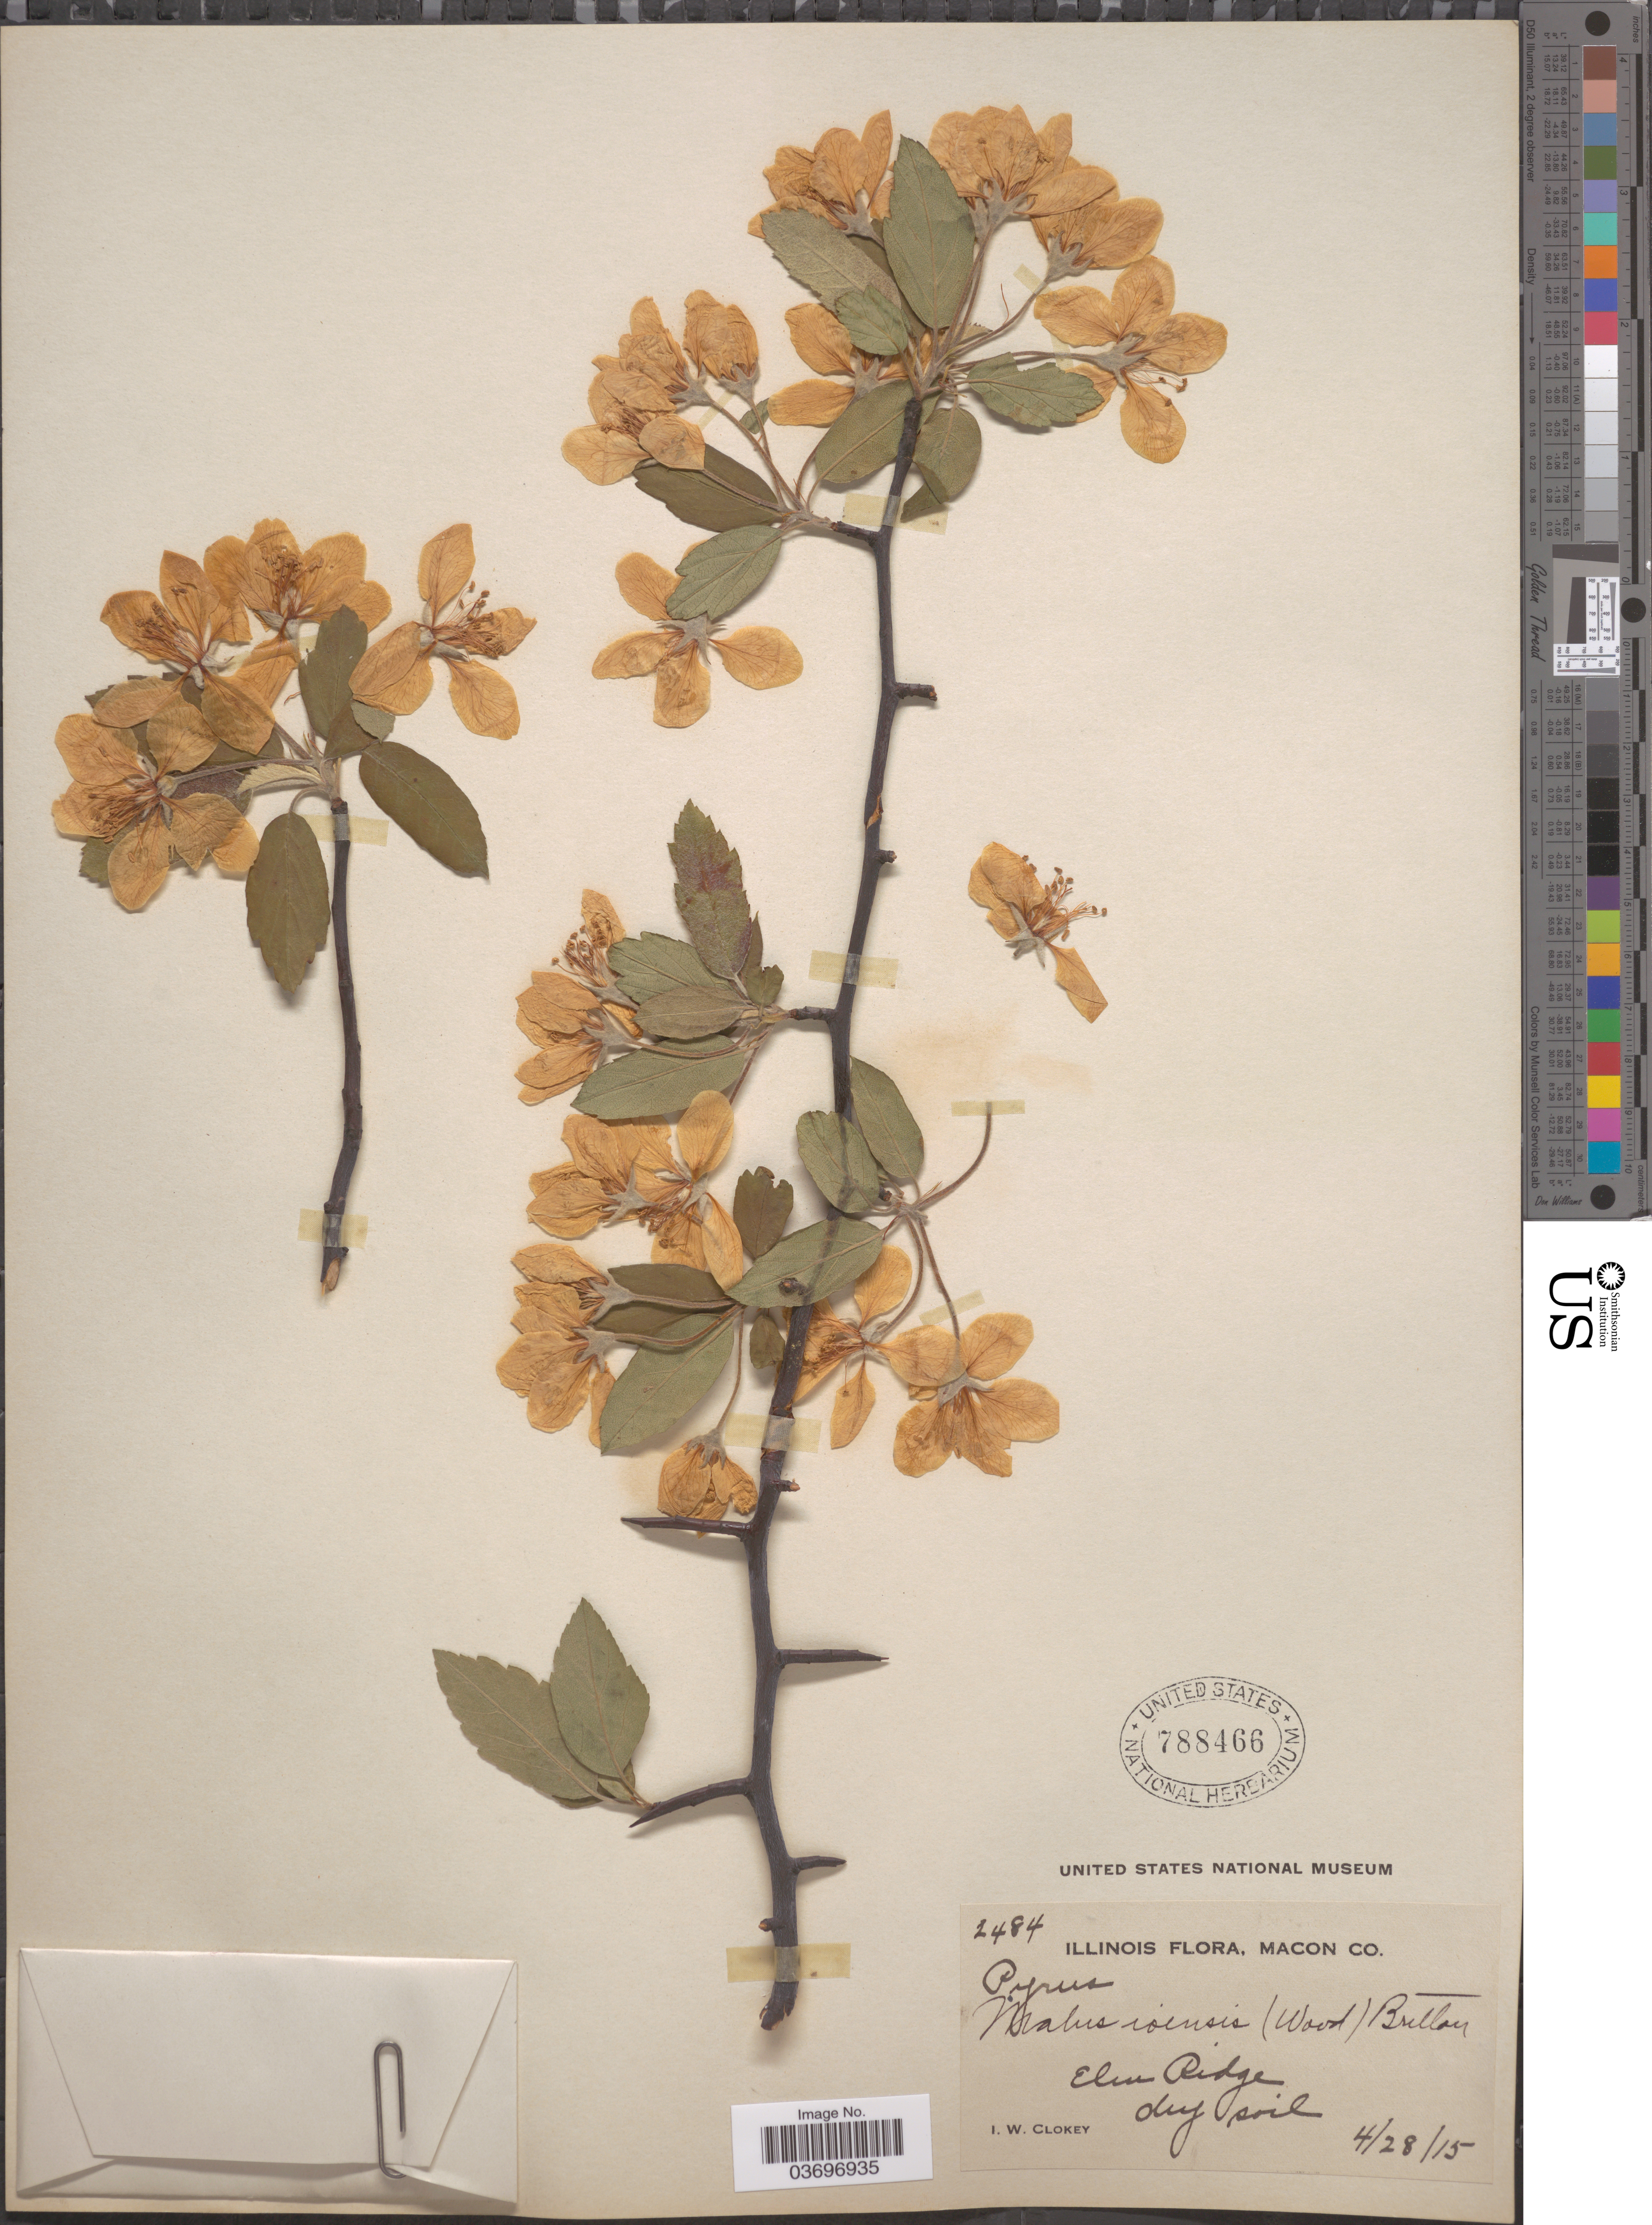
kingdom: Plantae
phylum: Tracheophyta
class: Magnoliopsida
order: Rosales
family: Rosaceae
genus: Malus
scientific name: Malus ioensis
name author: (Alph. Wood) Britton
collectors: I. W. Clokey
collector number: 2484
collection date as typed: Transcribed d/m/y: 28/4/15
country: United States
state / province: Illinois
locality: Macon Co. Elm Ridge.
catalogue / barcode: US 788466